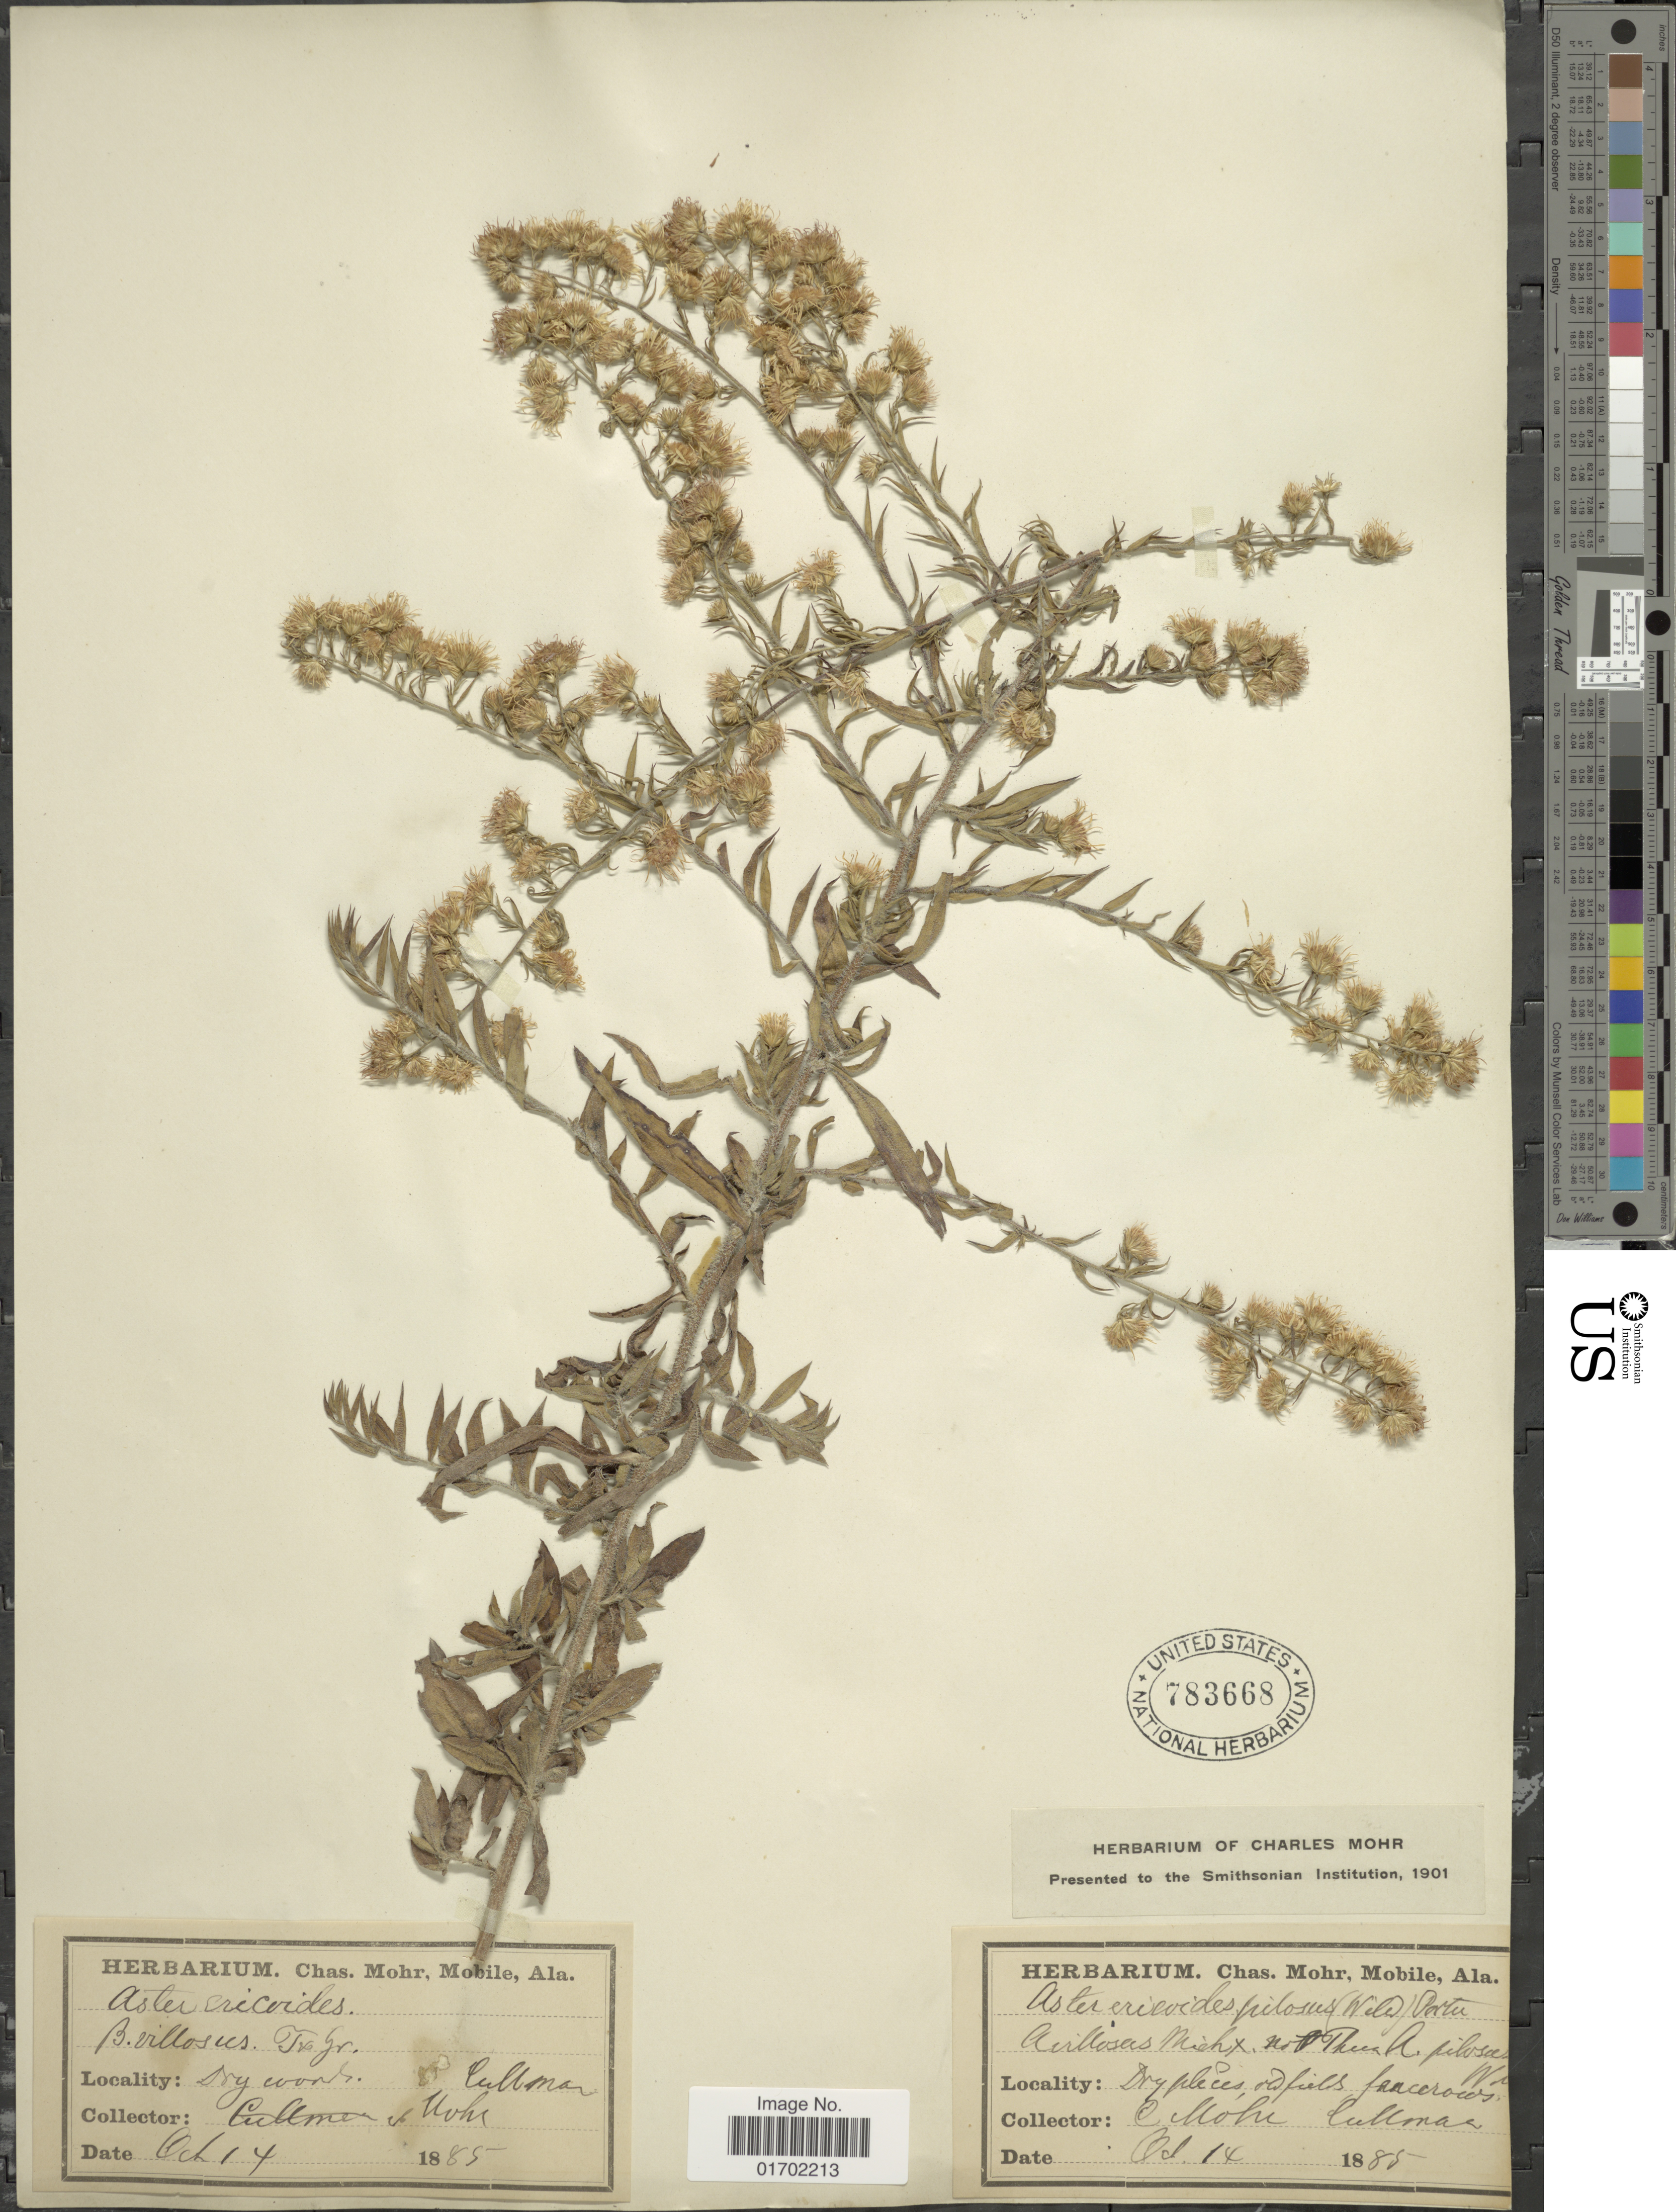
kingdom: Plantae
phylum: Tracheophyta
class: Magnoliopsida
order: Asterales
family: Asteraceae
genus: Symphyotrichum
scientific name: Symphyotrichum pilosum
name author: (Willd.) G.L. Nesom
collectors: Mohr, C. T. (herbarium)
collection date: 1885-10-14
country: United States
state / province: Alabama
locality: Cullman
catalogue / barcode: US 783668